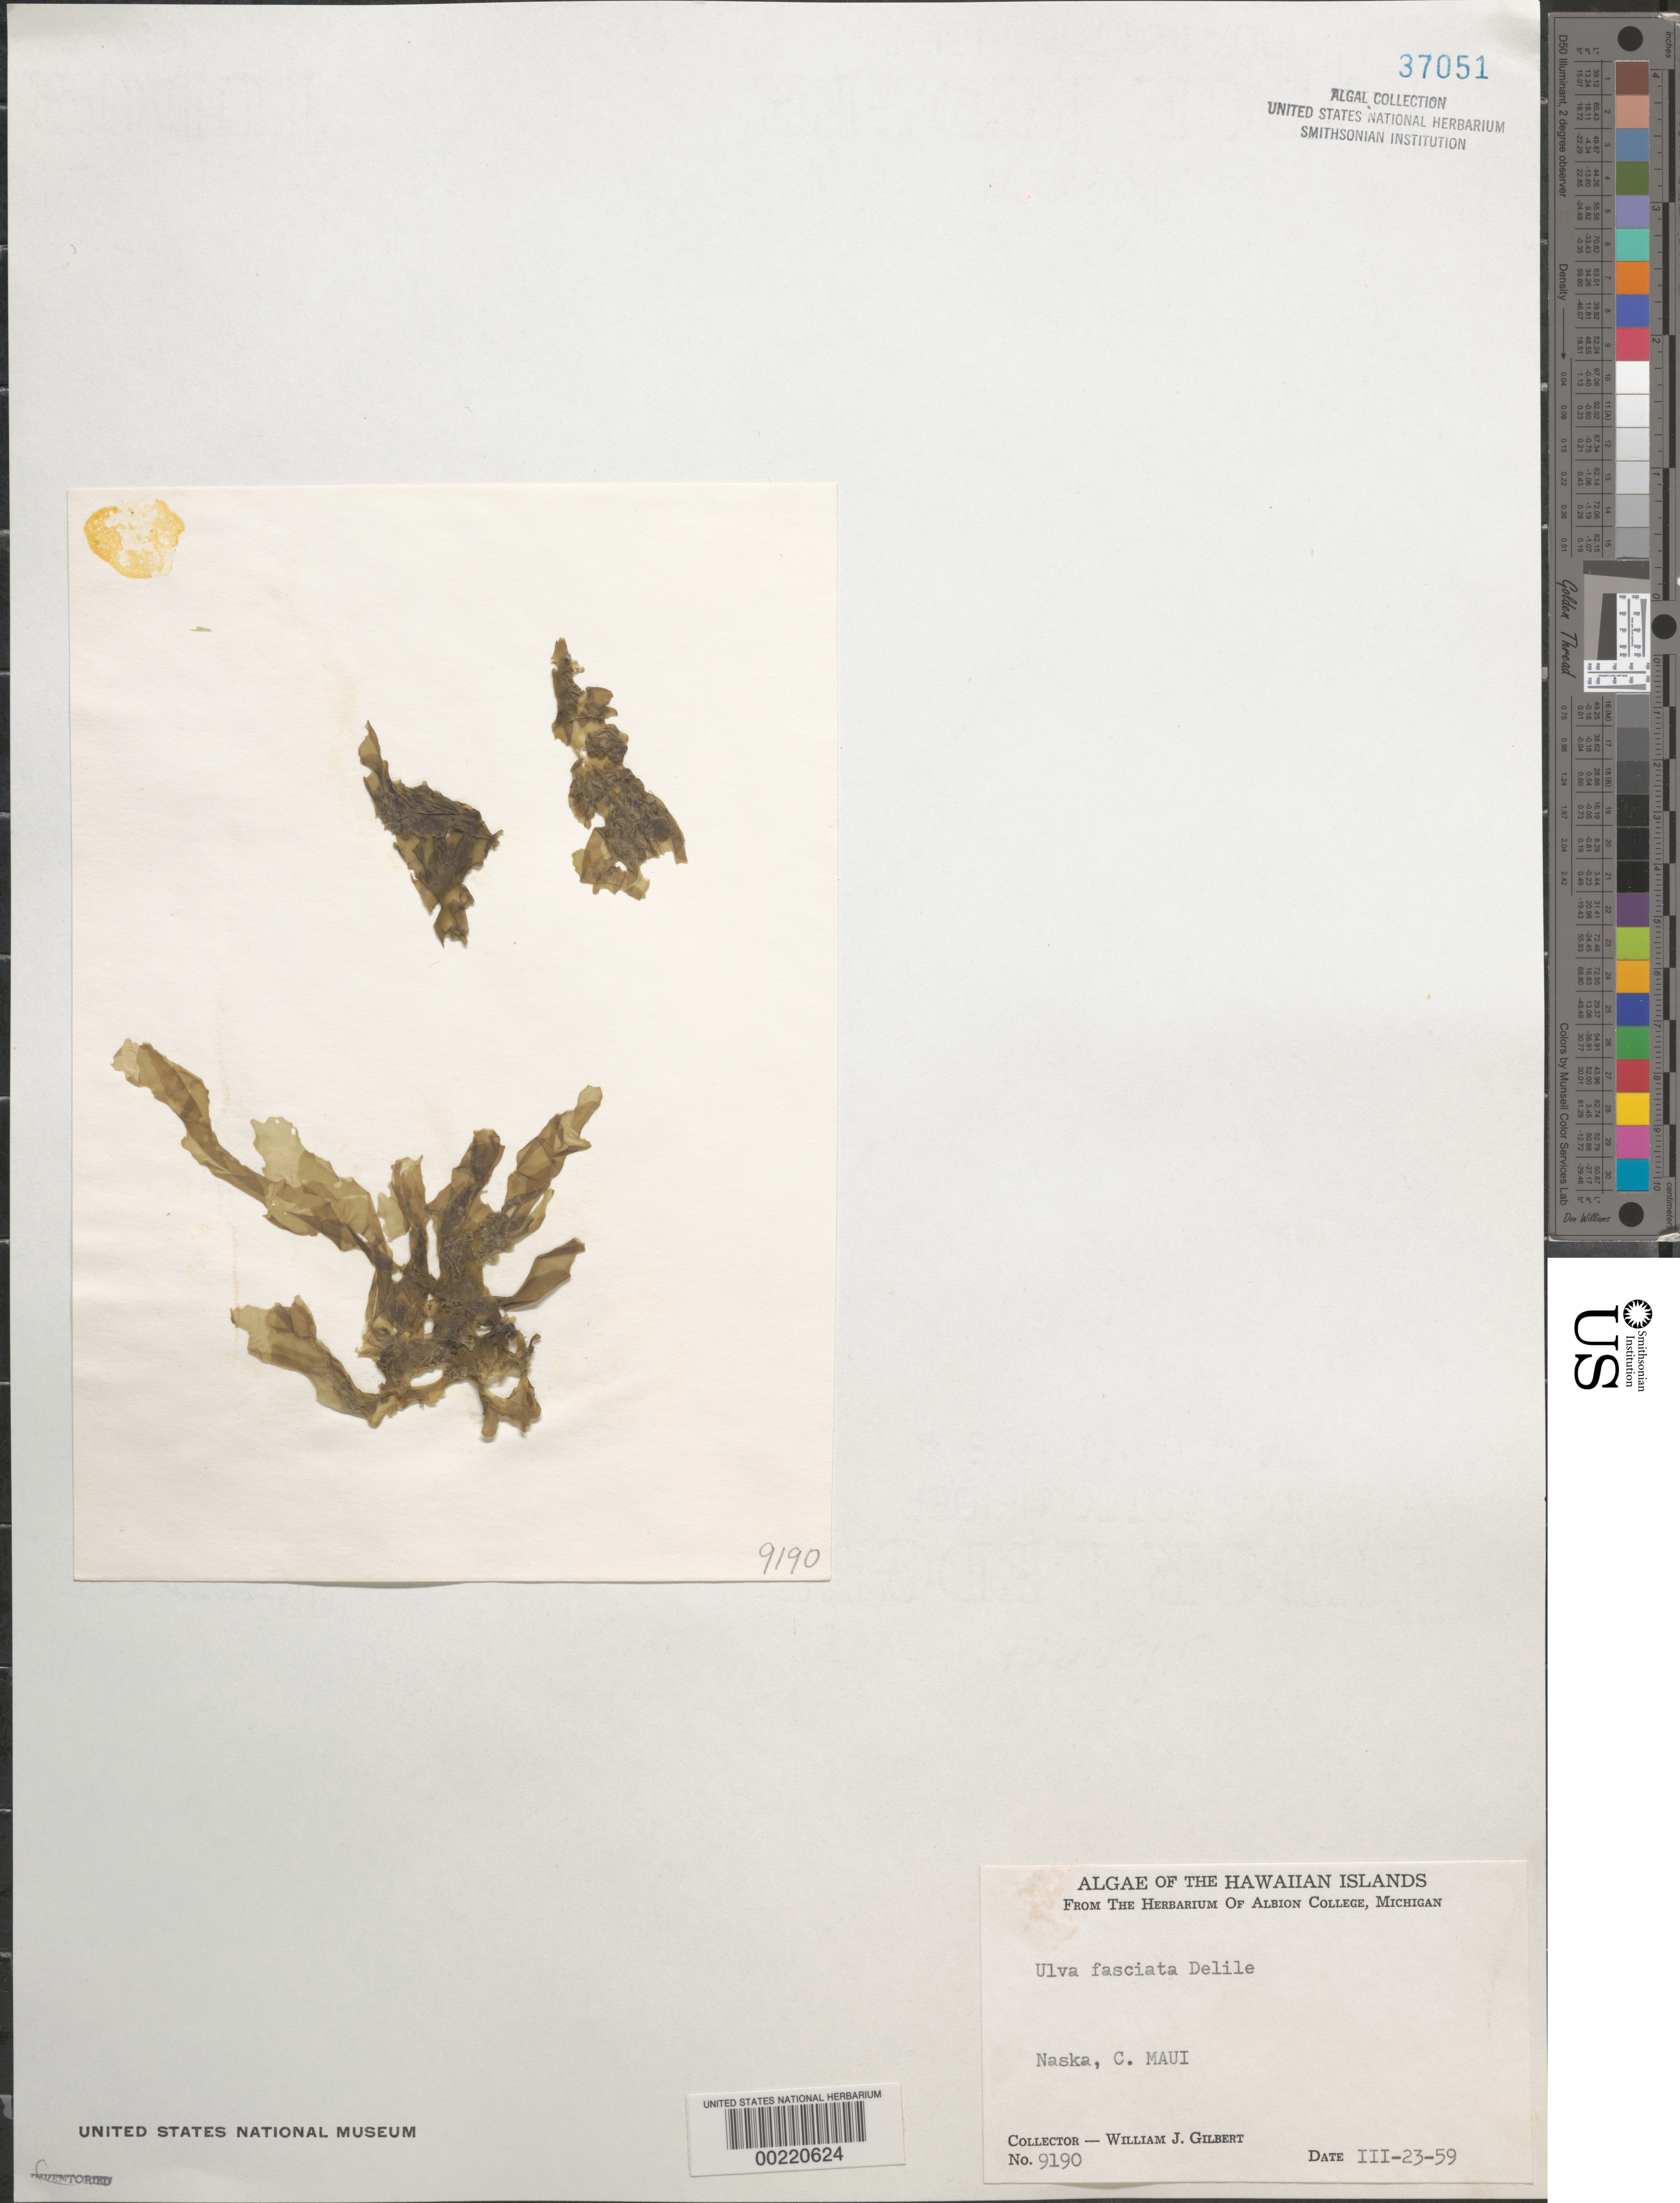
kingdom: Plantae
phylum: Chlorophyta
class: Ulvophyceae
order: Ulvales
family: Ulvaceae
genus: Ulva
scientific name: Ulva lactuca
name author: L.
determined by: Algae name updating Project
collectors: W. J. Gilbert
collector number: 9190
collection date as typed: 23 Mar 1959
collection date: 1959-03-23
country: United States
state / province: Hawaii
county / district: Maui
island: Maui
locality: NASKA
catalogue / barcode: US 37051